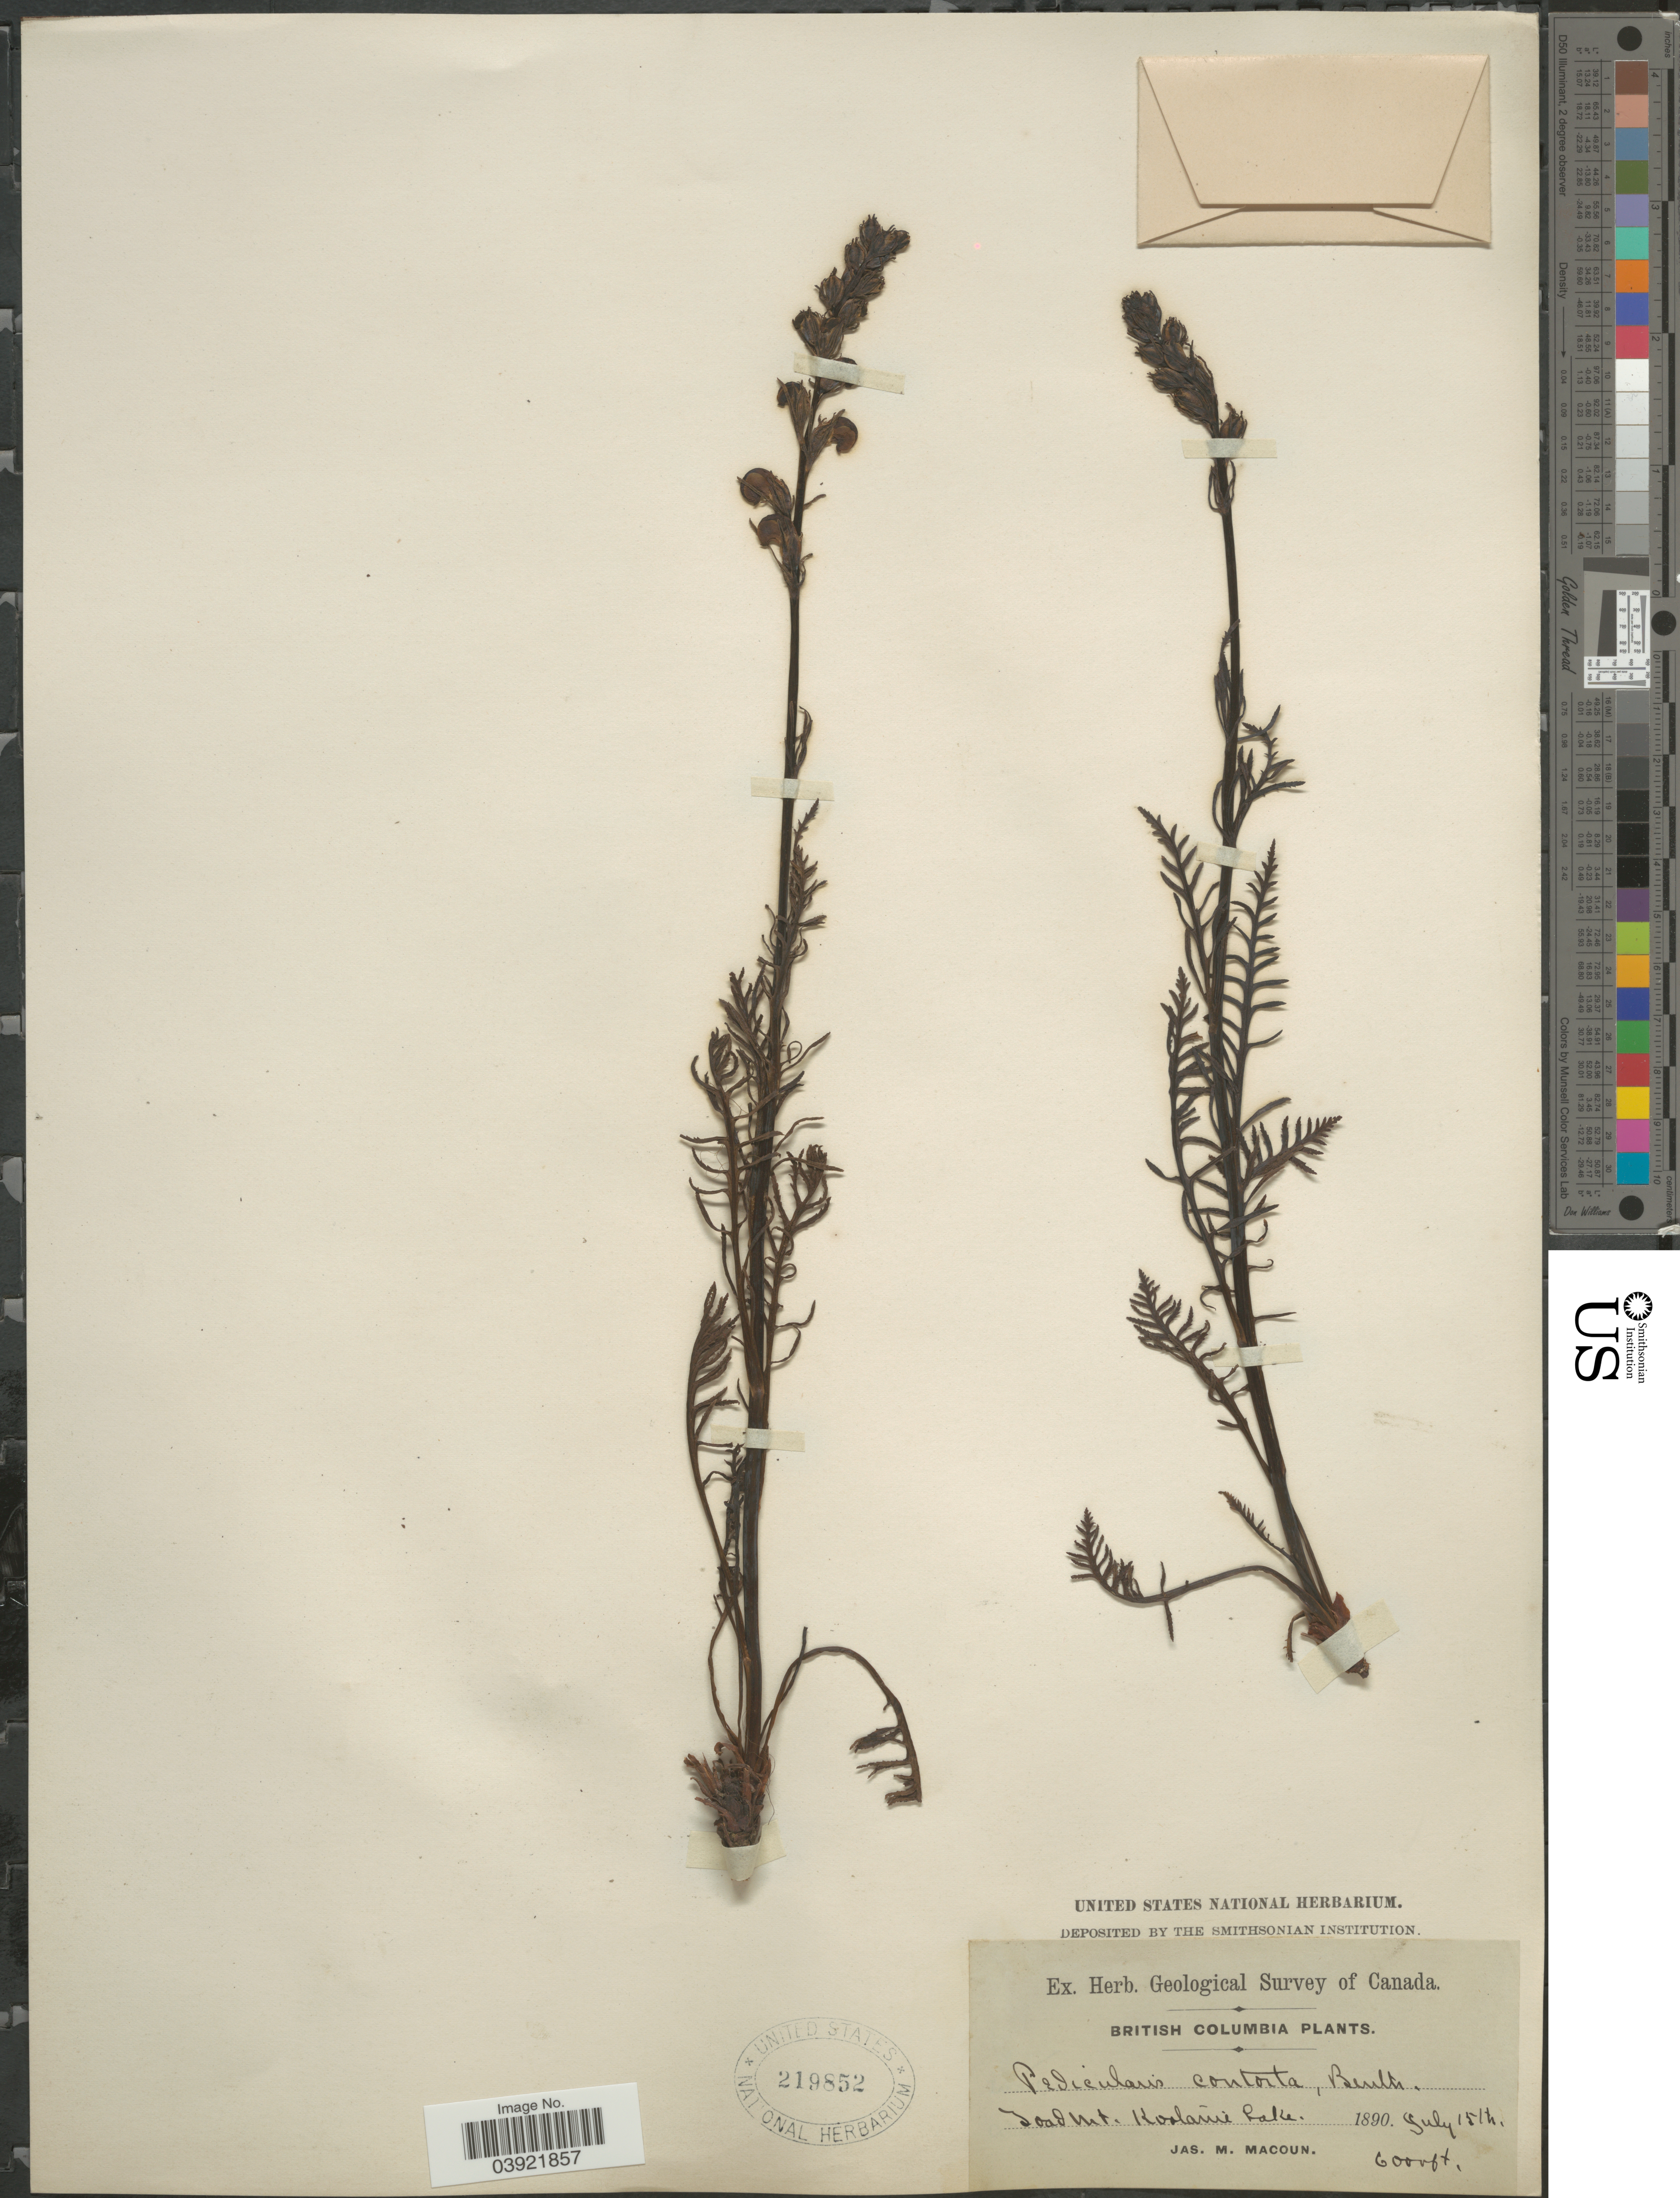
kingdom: Plantae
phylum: Tracheophyta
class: Magnoliopsida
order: Lamiales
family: Orobanchaceae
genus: Pedicularis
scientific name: Pedicularis contorta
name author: Benth.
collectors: J. M. Macoun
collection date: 1890-07-15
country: Canada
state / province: British Columbia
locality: Toad Mt. Kootanie Lake.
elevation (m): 1829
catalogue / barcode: US 219852